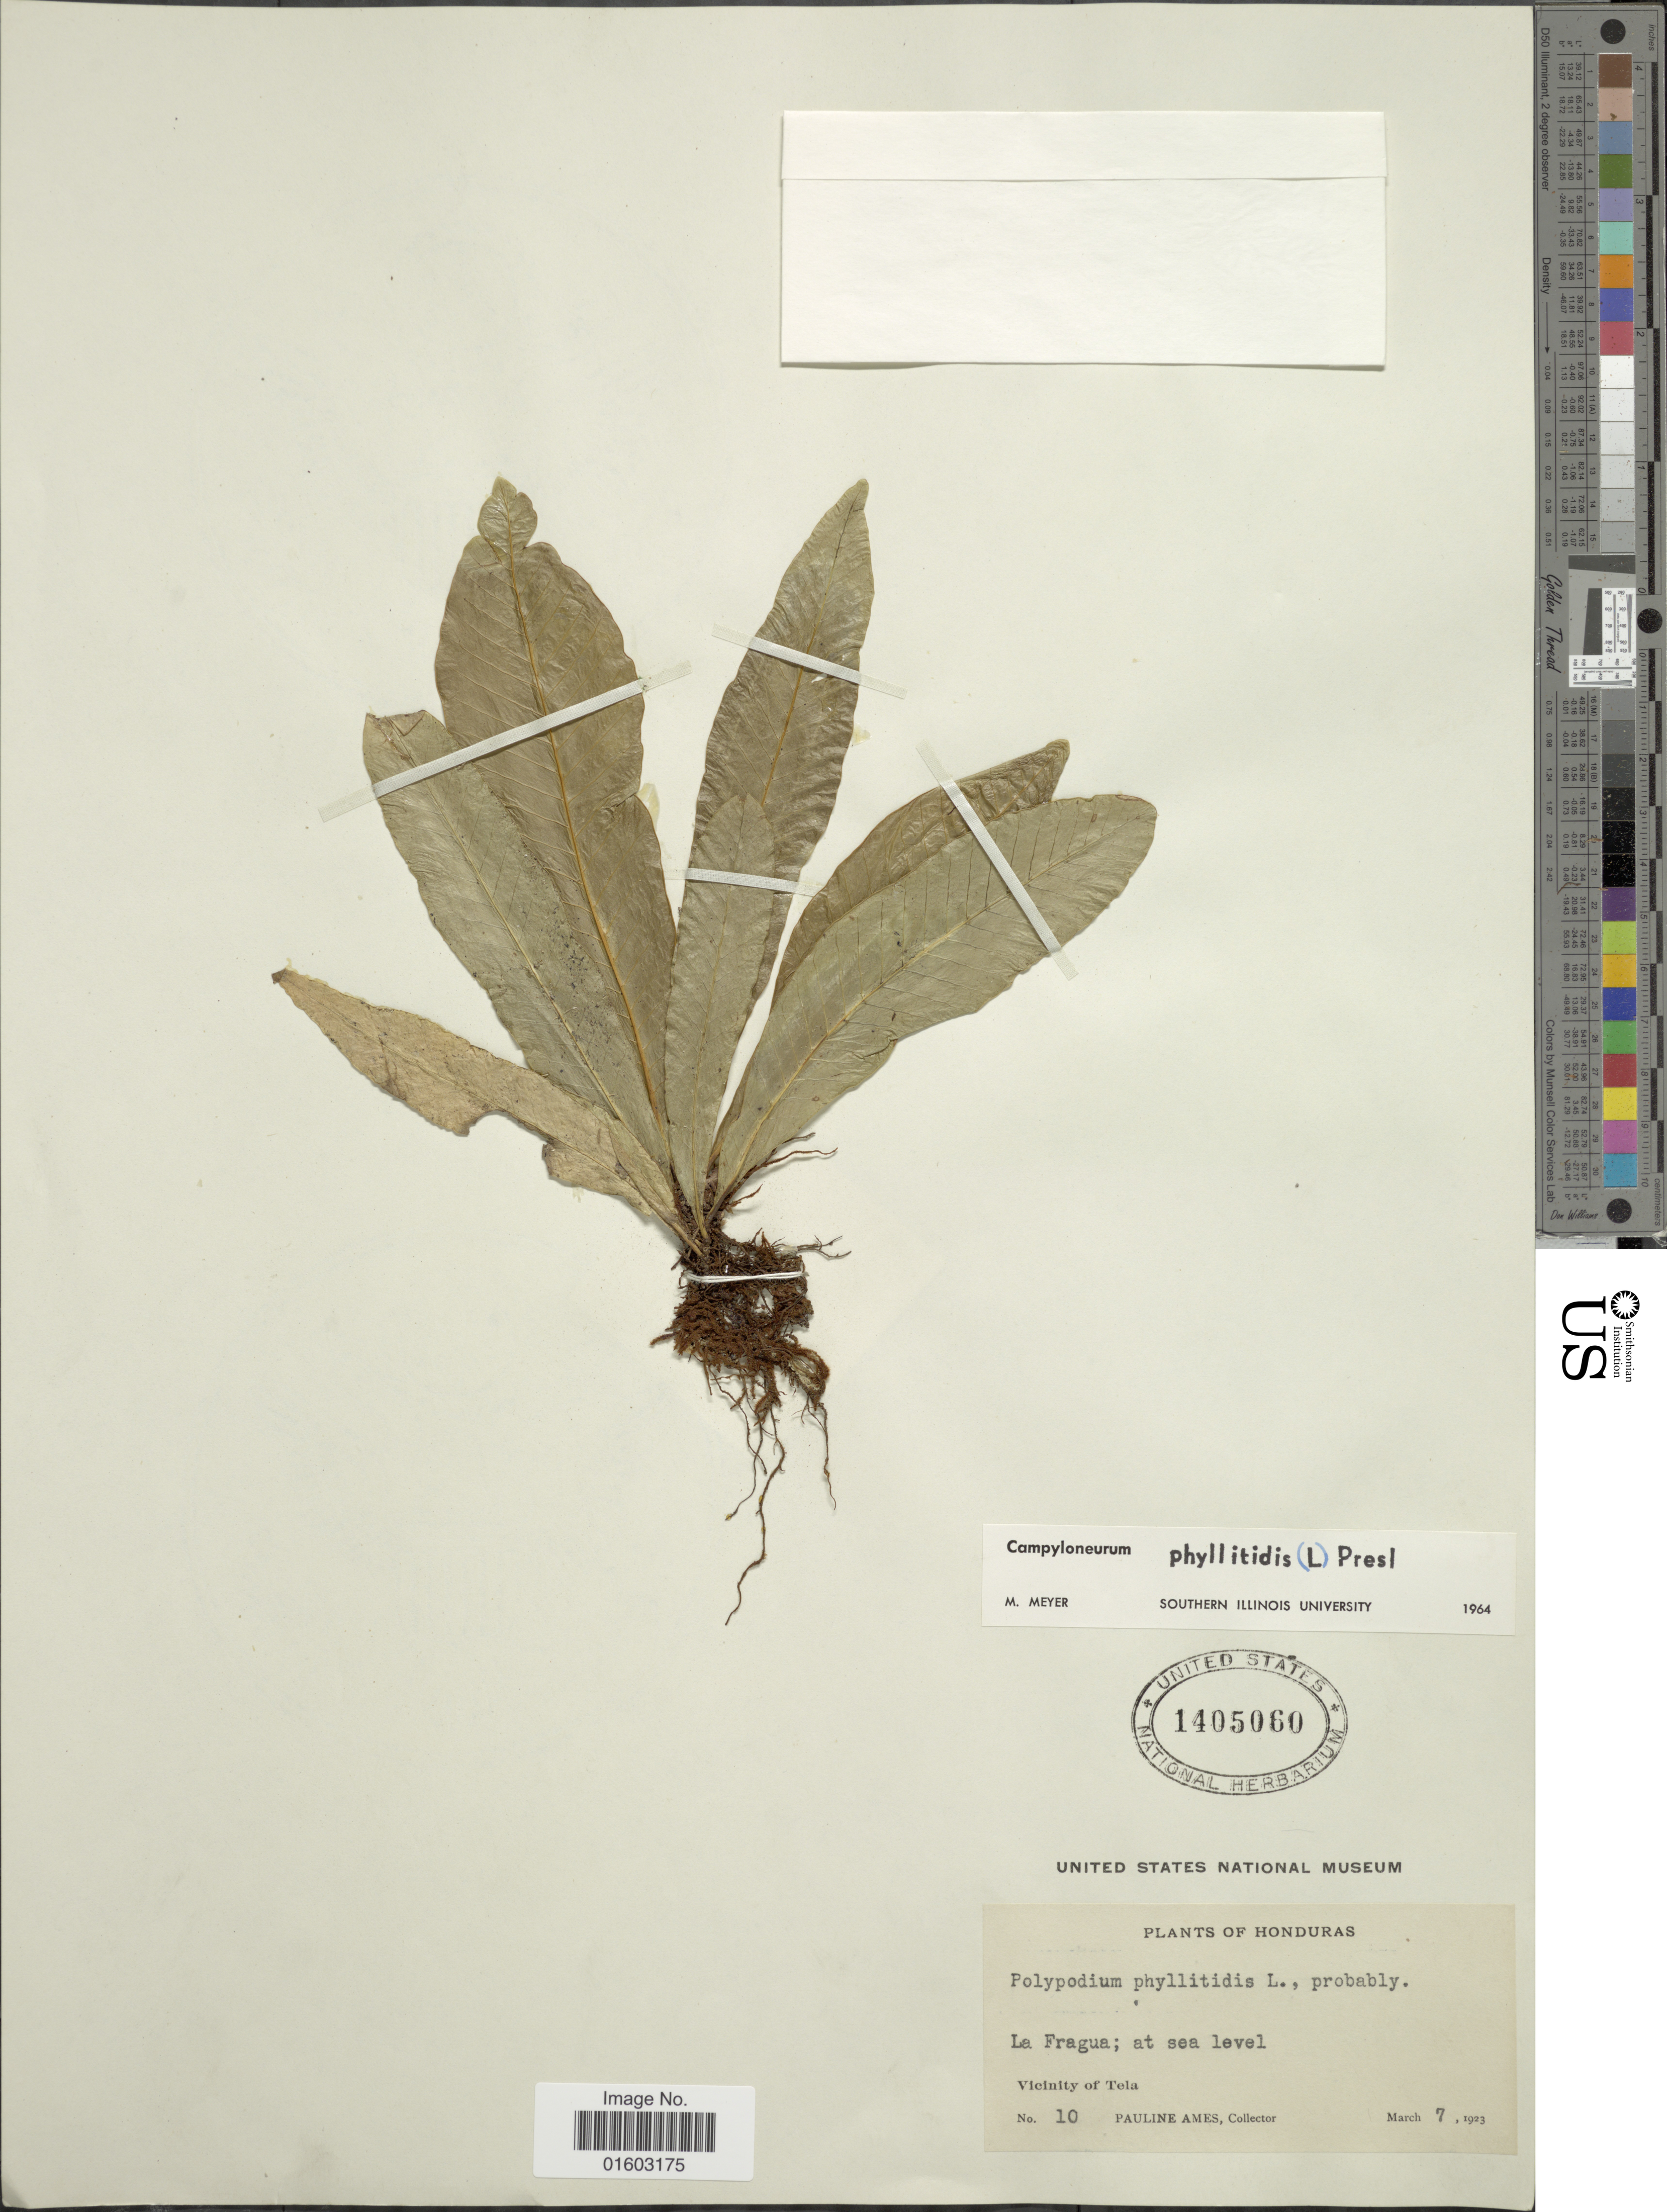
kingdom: Plantae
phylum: Tracheophyta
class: Polypodiopsida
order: Polypodiales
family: Polypodiaceae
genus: Campyloneurum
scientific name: Campyloneurum phyllitidis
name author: (L.) C. Presl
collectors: P. Ames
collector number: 10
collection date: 1923-03-07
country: Honduras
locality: La Fragua, Vicinity of Tela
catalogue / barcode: US 1405060